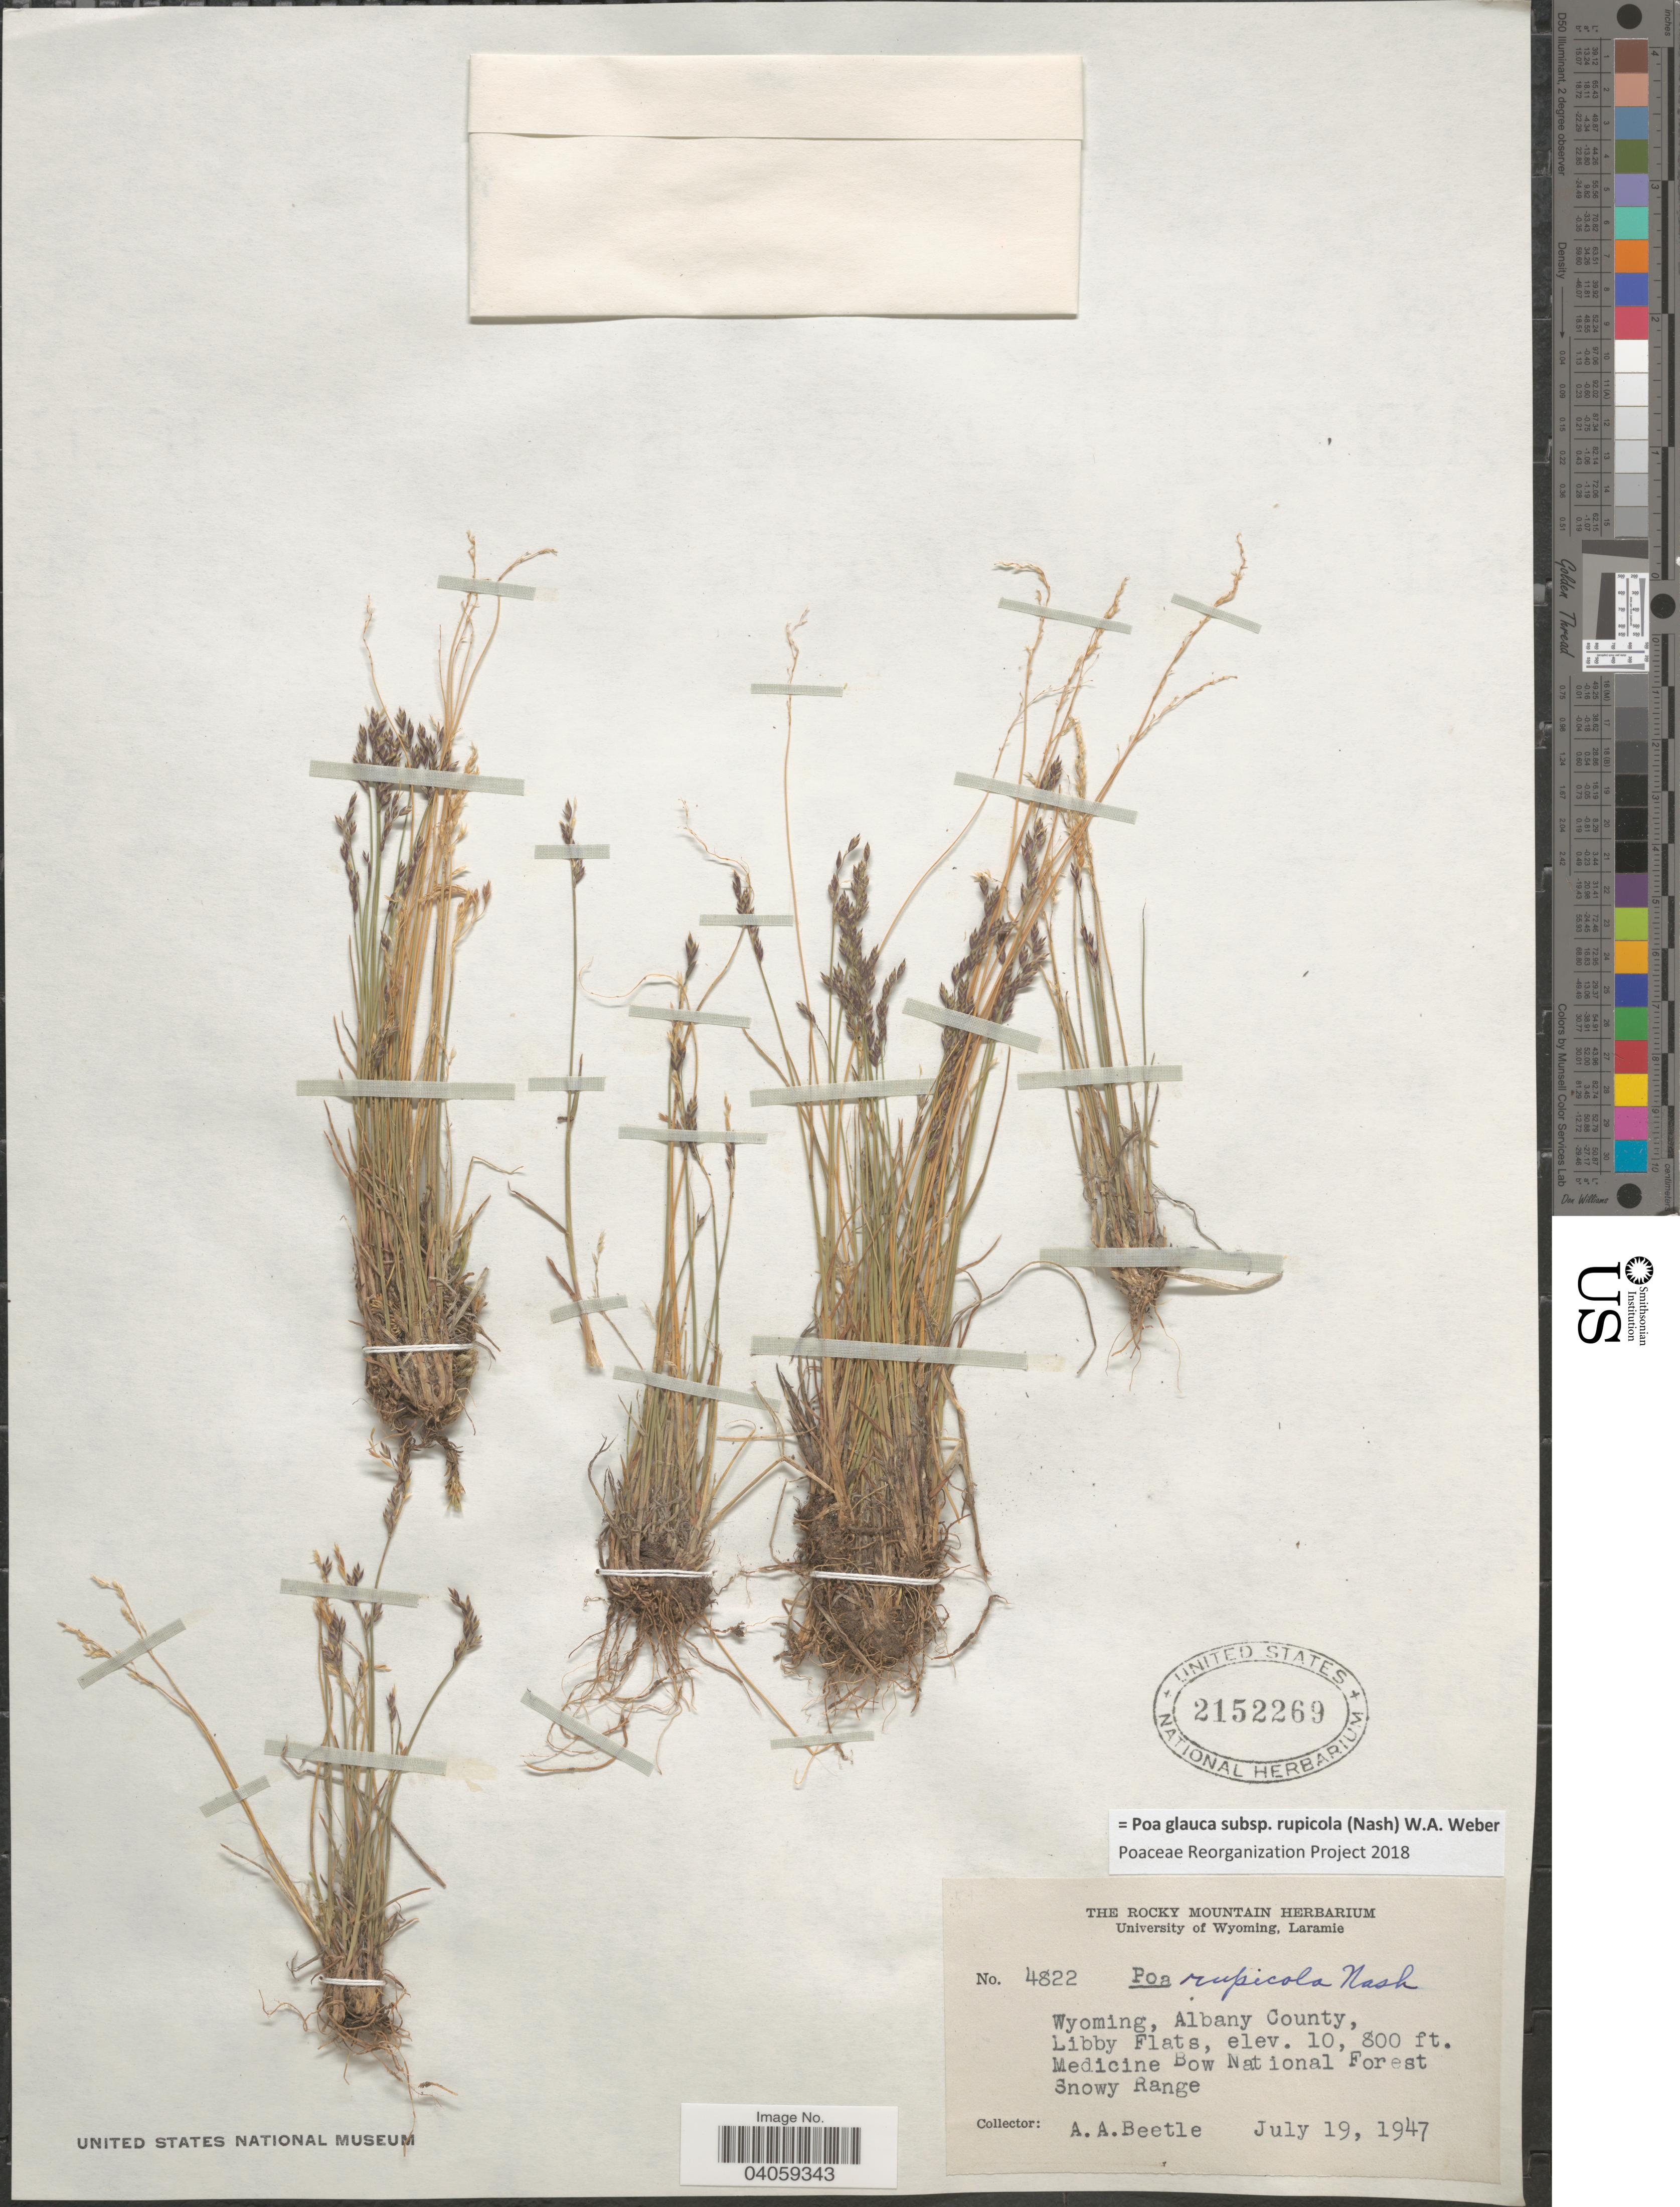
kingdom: Plantae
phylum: Tracheophyta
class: Liliopsida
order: Poales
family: Poaceae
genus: Poa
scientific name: Poa glauca subsp. rupicola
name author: (Nash) W.A. Weber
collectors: A. A. Beetle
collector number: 4822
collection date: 1947-07-19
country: United States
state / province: Wyoming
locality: Albany County, Libby Flats, Medicine Bow National Forest Snowy Range.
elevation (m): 3292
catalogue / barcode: US 2152269